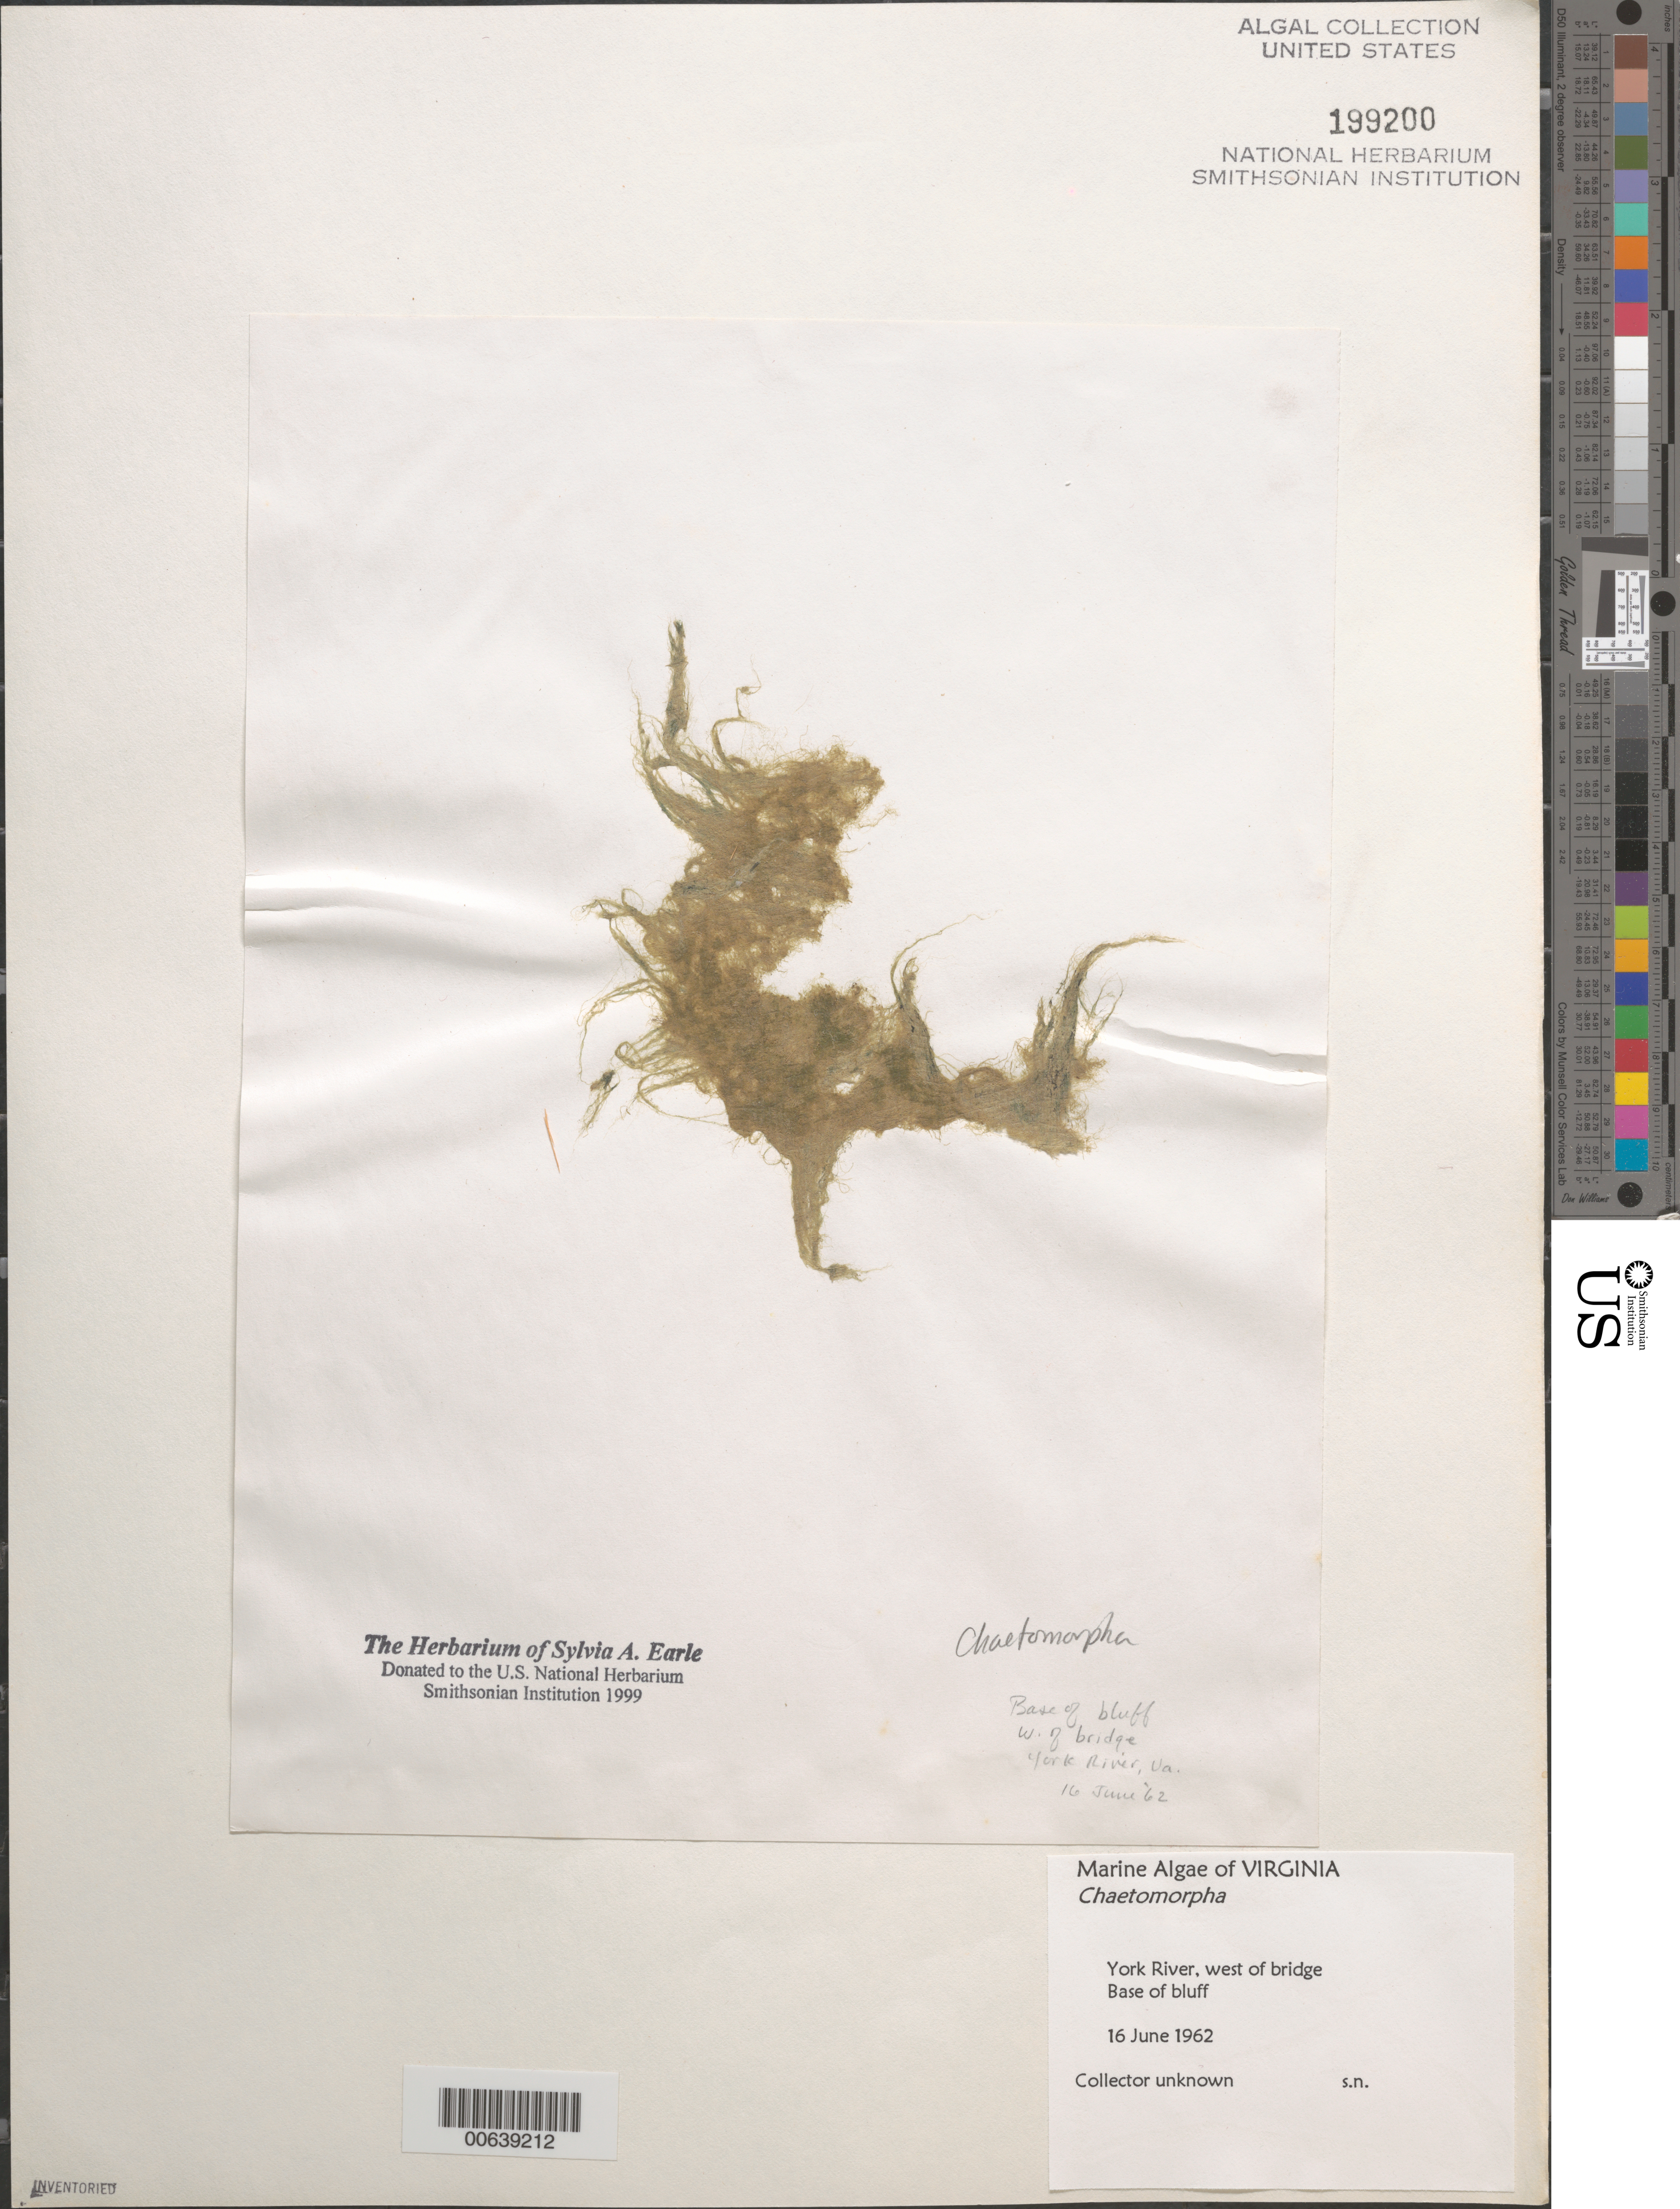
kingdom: Plantae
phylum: Chlorophyta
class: Ulvophyceae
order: Cladophorales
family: Cladophoraceae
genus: Chaetomorpha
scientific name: Chaetomorpha sp.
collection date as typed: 16 Jun 1962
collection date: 1962-06-16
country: United States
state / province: Virginia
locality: York River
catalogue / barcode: US 199200